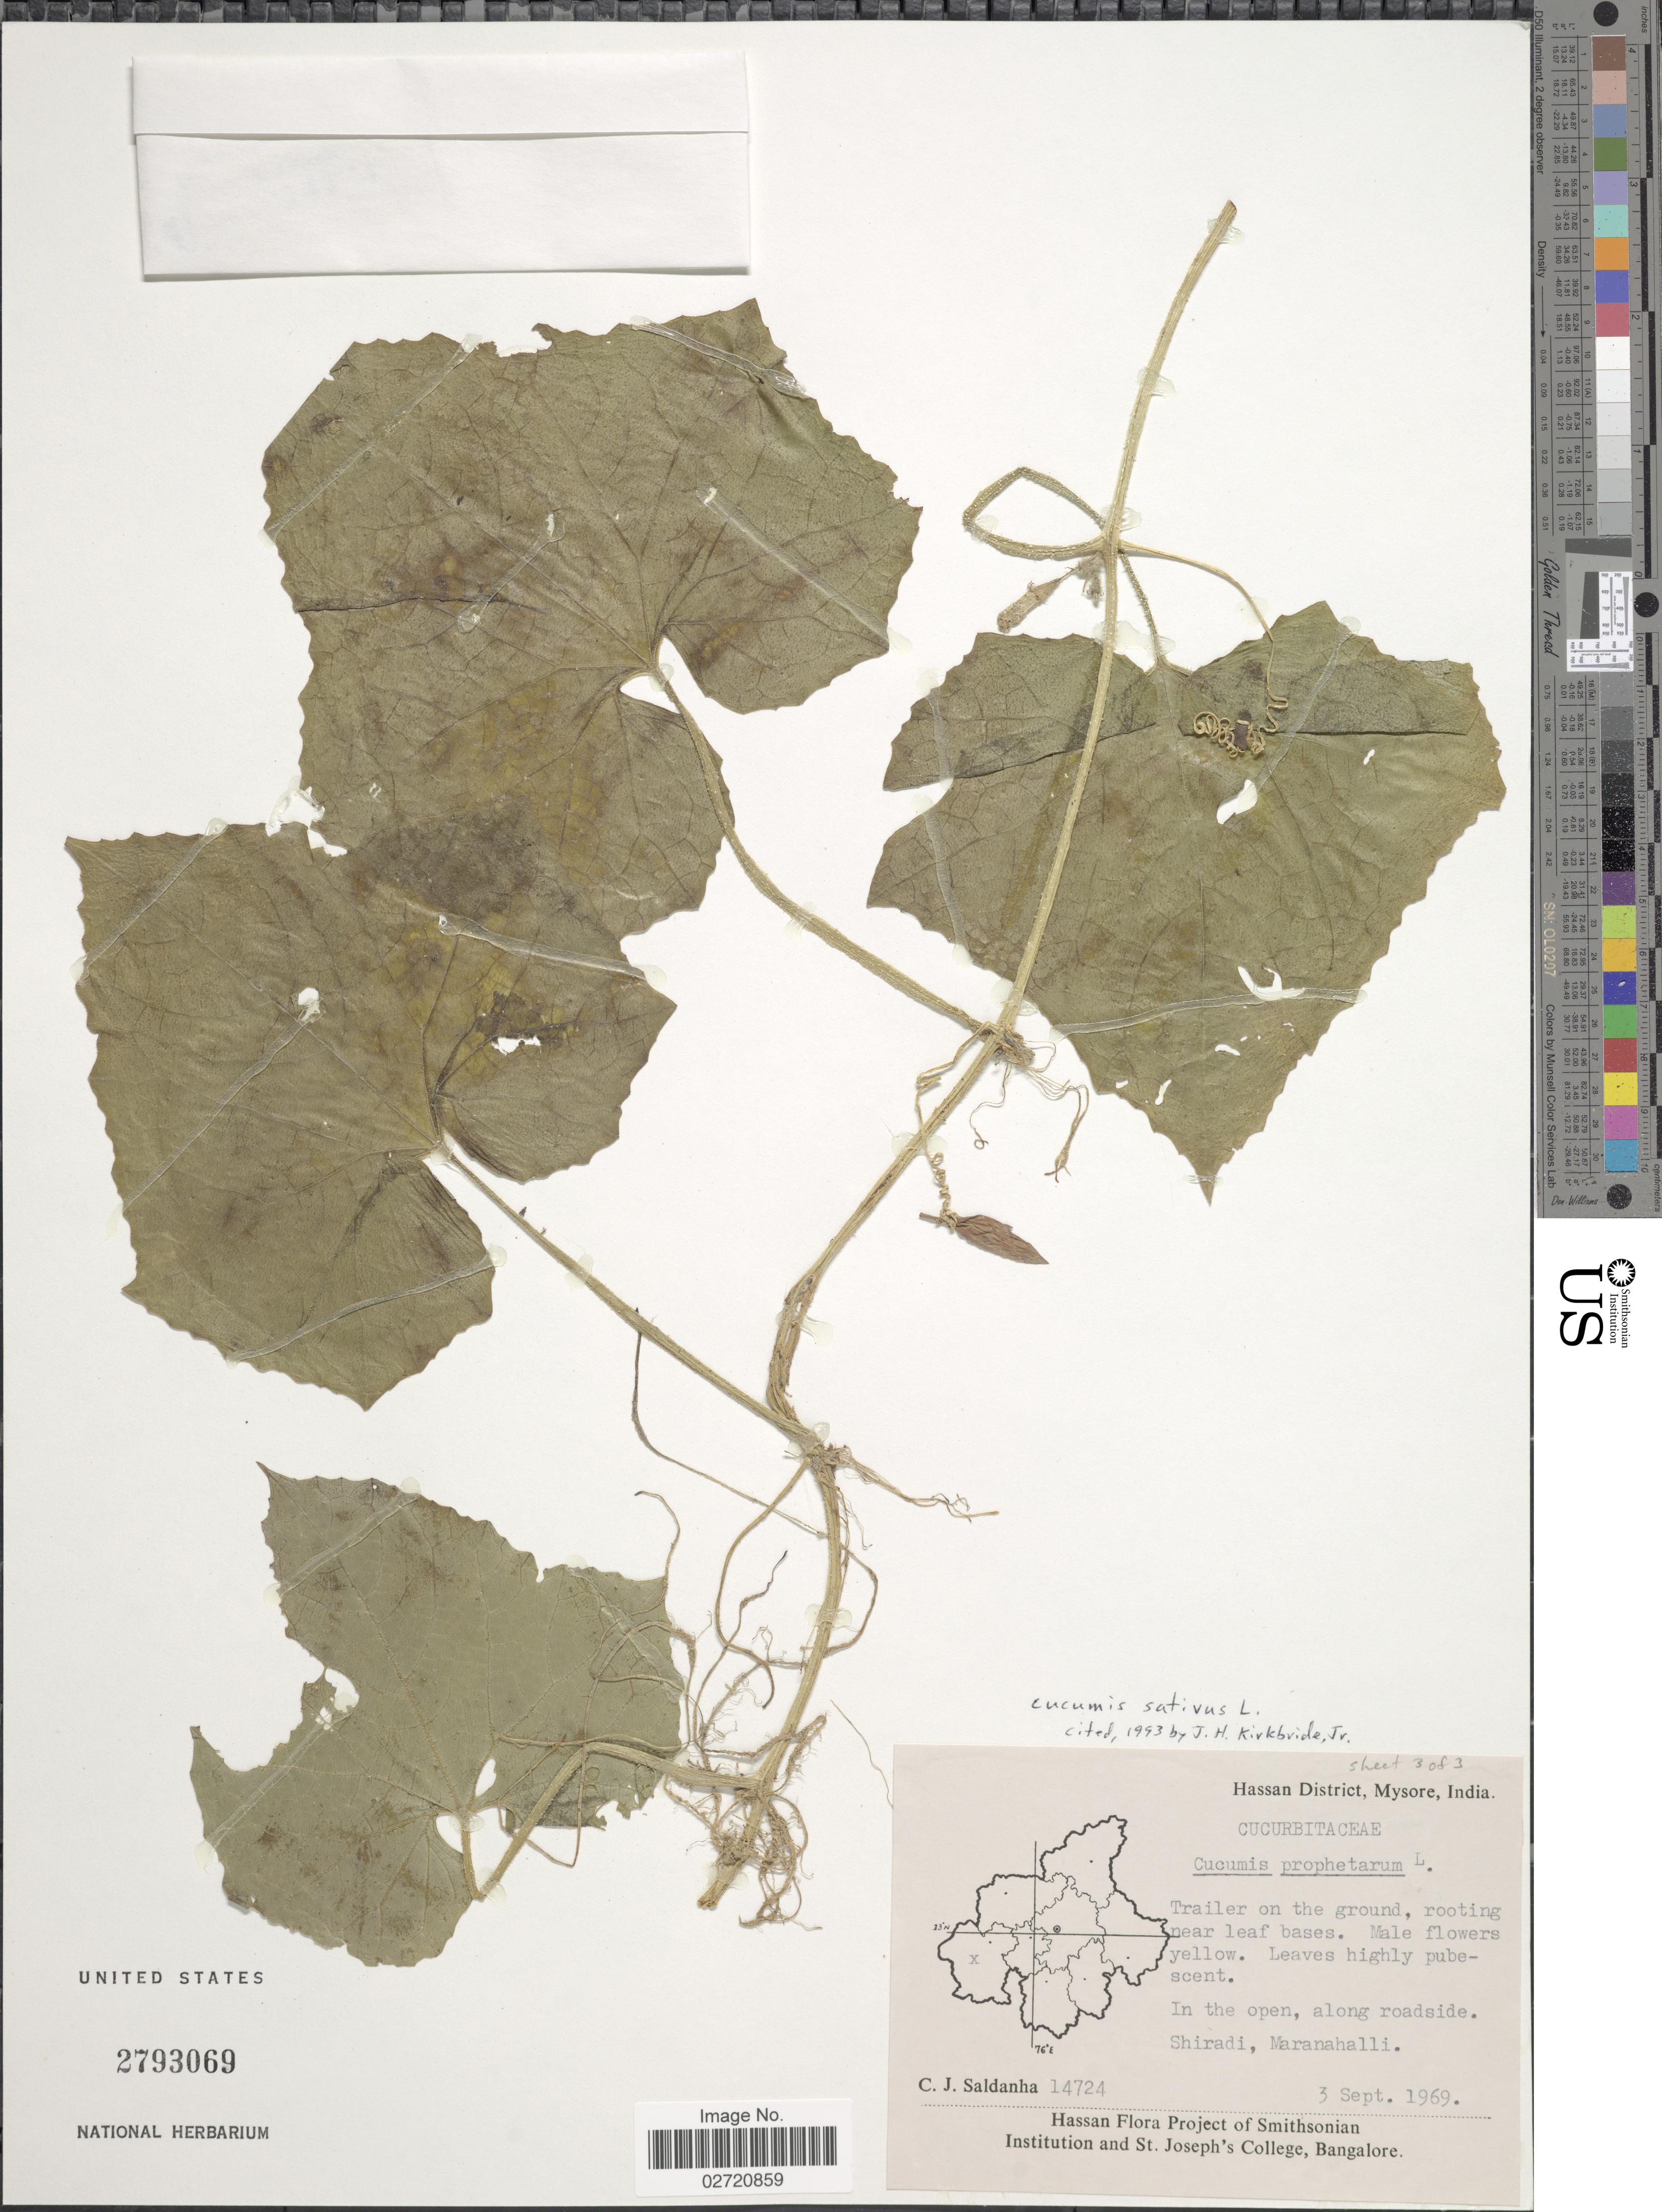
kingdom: Plantae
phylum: Tracheophyta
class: Magnoliopsida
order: Cucurbitales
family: Cucurbitaceae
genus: Cucumis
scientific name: Cucumis sativus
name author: L.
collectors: C. J. Saldanha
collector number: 14724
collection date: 1969-09-03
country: India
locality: Hassan District, Mysore. In the open, along roadside. Shiradi, Maranahalli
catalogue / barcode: US 2793069